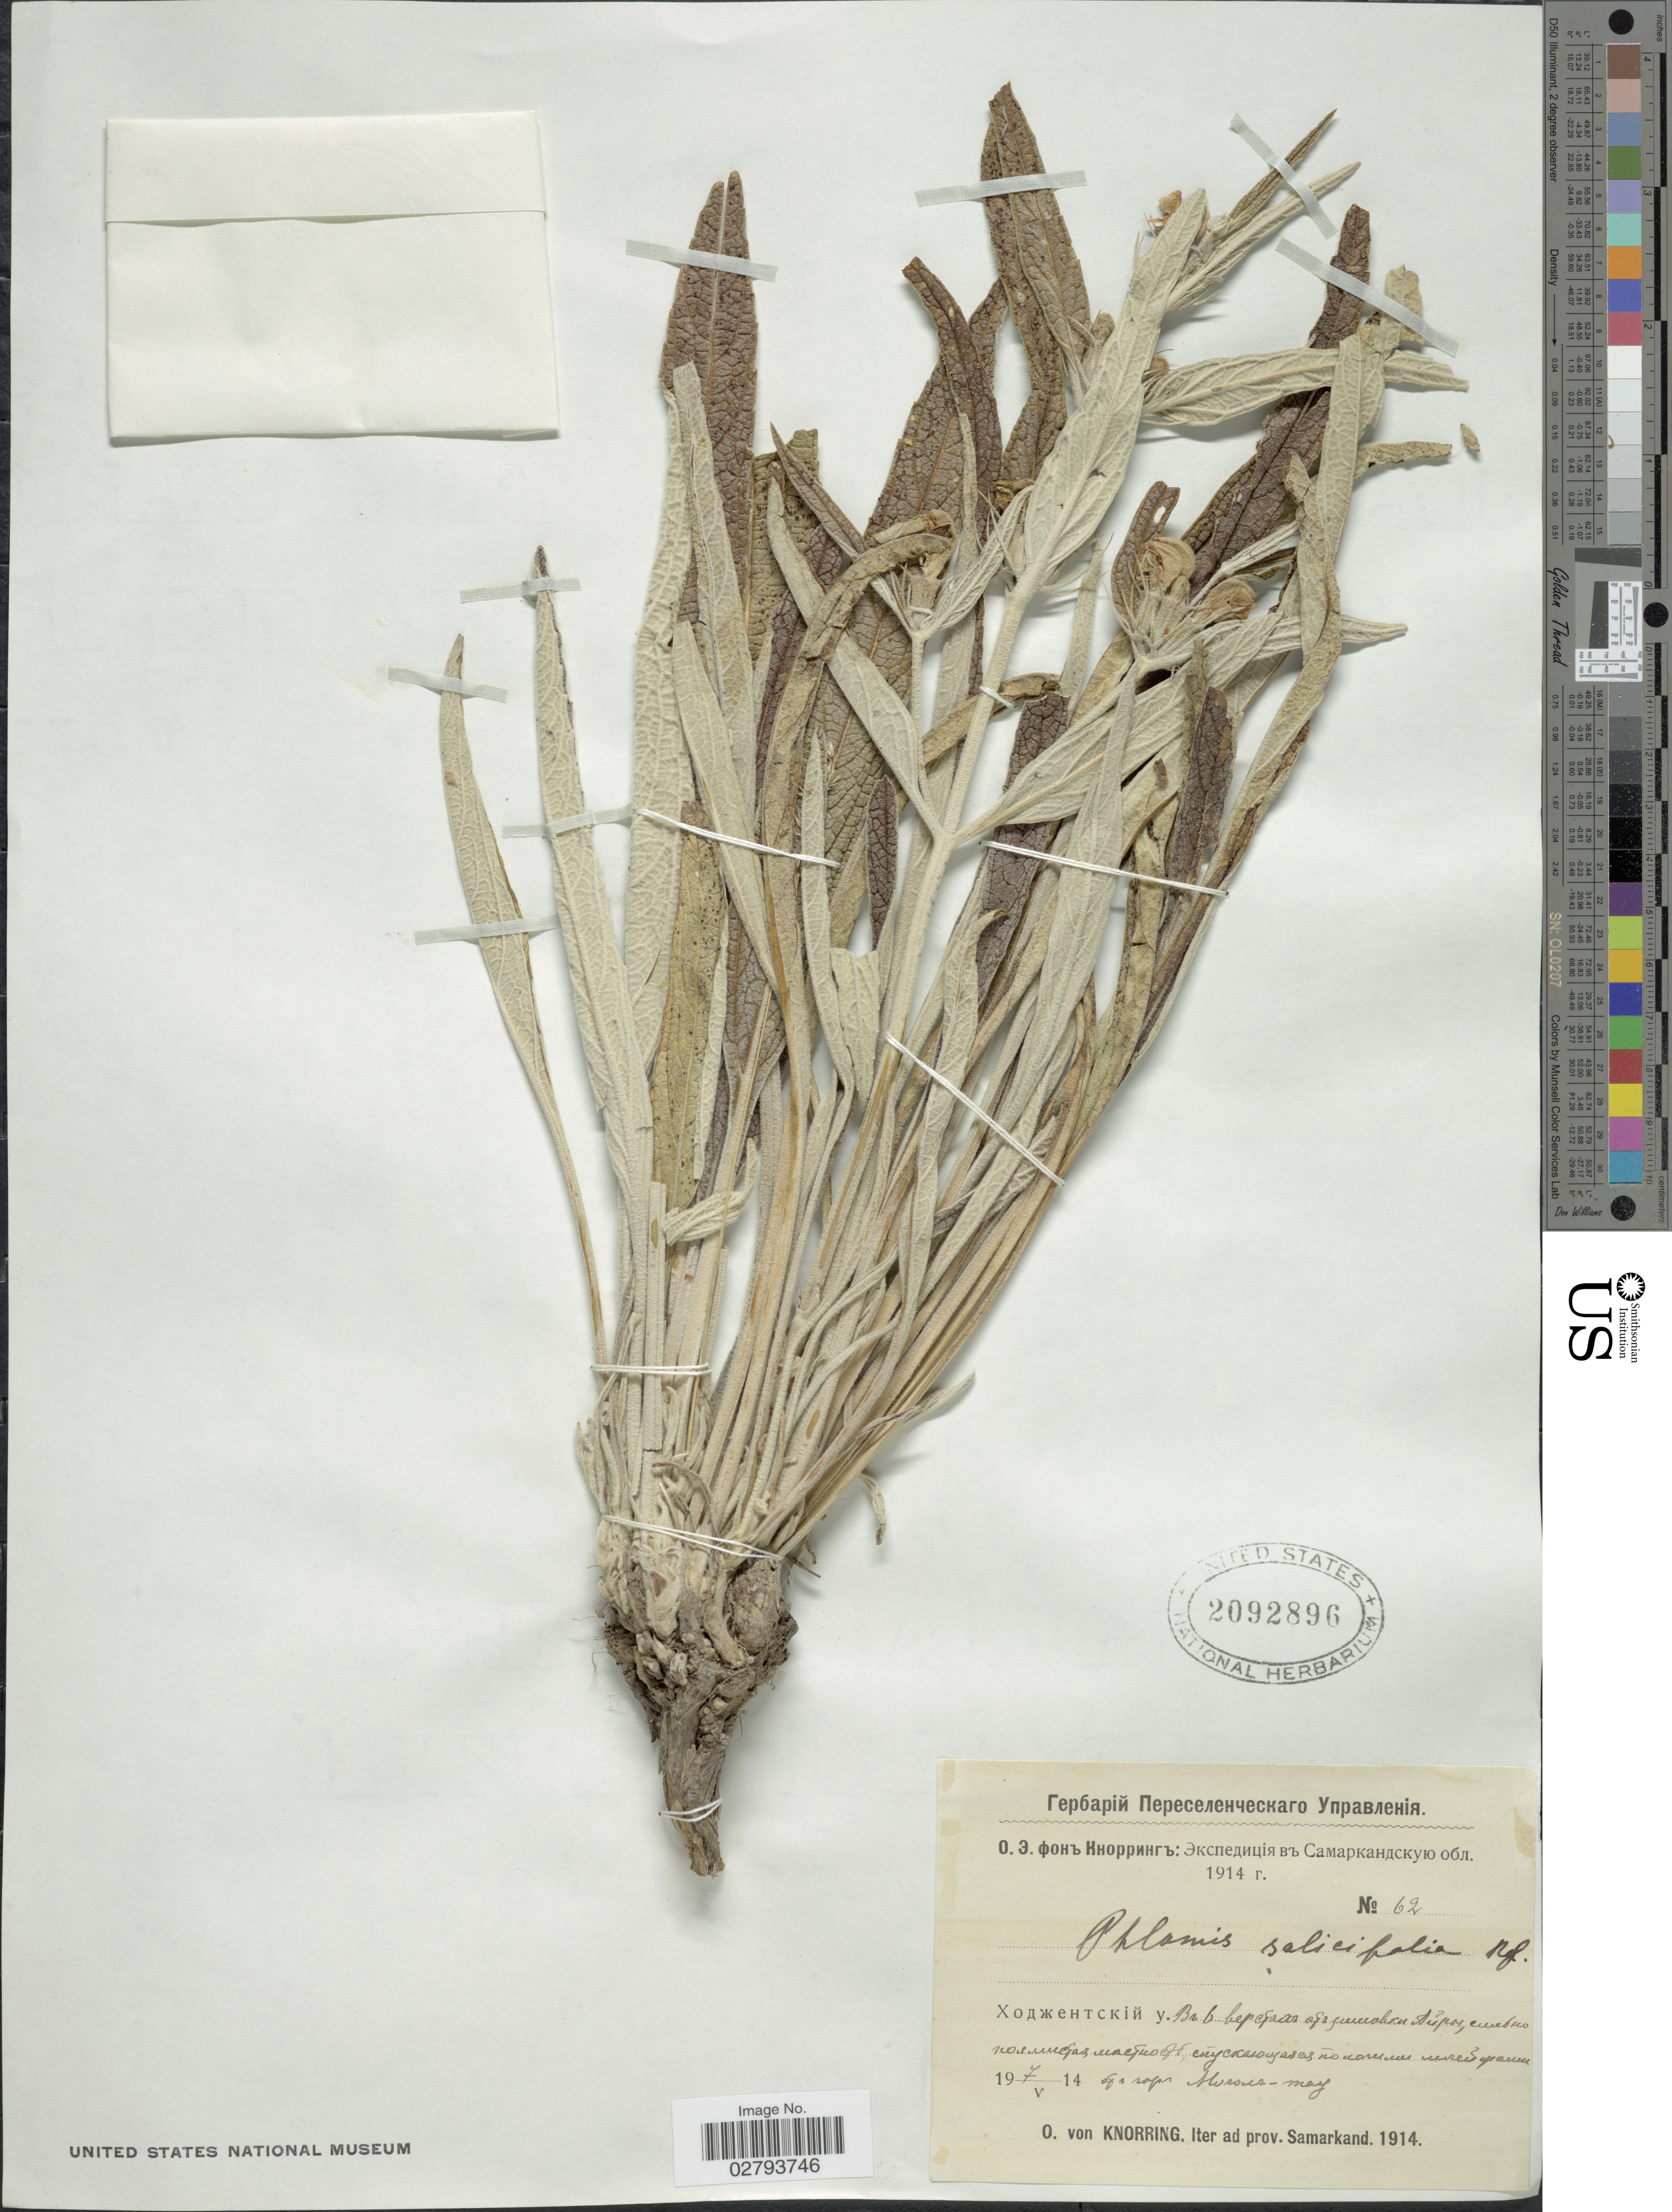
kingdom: Plantae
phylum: Tracheophyta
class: Magnoliopsida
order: Lamiales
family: Lamiaceae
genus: Phlomis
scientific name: Phlomis salicifolia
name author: A. Regel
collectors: O. Knorring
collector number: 62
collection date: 1914-05-07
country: Uzbekistan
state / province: Samarqand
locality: Ad prov. Samarkand.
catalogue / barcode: US 2092896